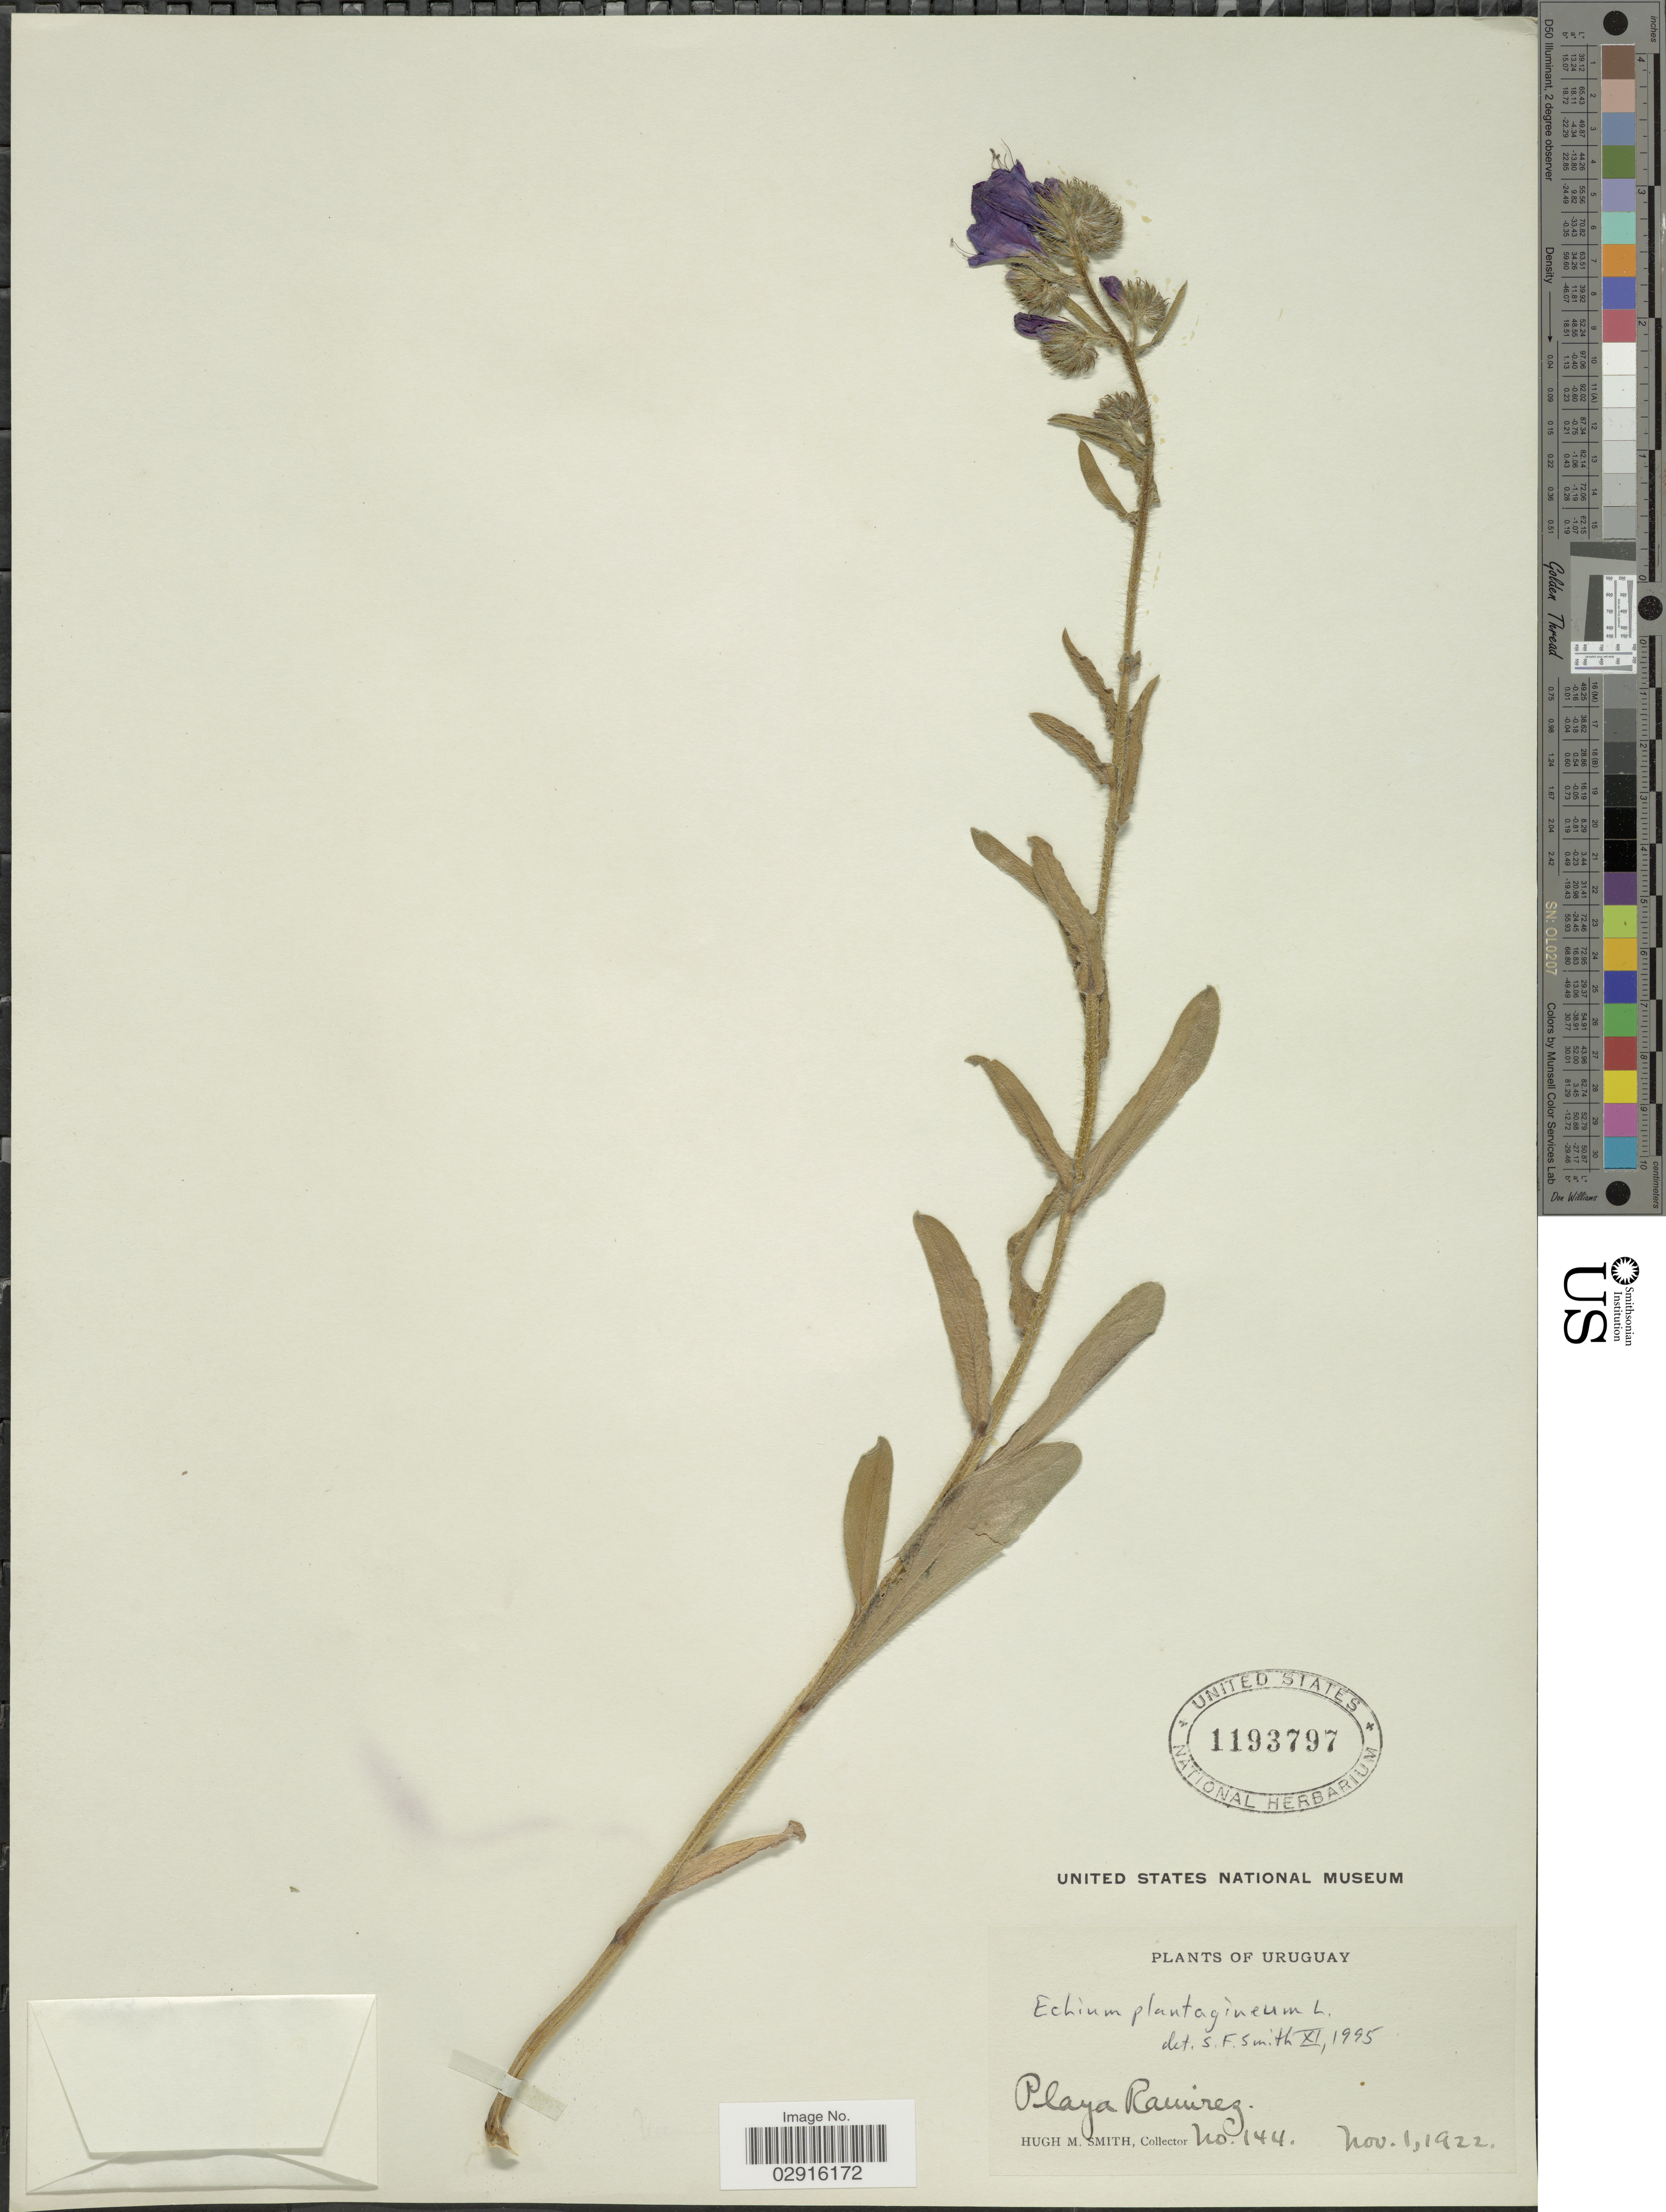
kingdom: Plantae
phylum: Tracheophyta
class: Magnoliopsida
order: Boraginales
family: Boraginaceae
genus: Echium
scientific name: Echium plantagineum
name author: L.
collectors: H. M. Smith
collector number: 144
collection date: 1922-11-01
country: Uruguay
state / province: Montevideo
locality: Playa Ramirez.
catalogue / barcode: US 1193797